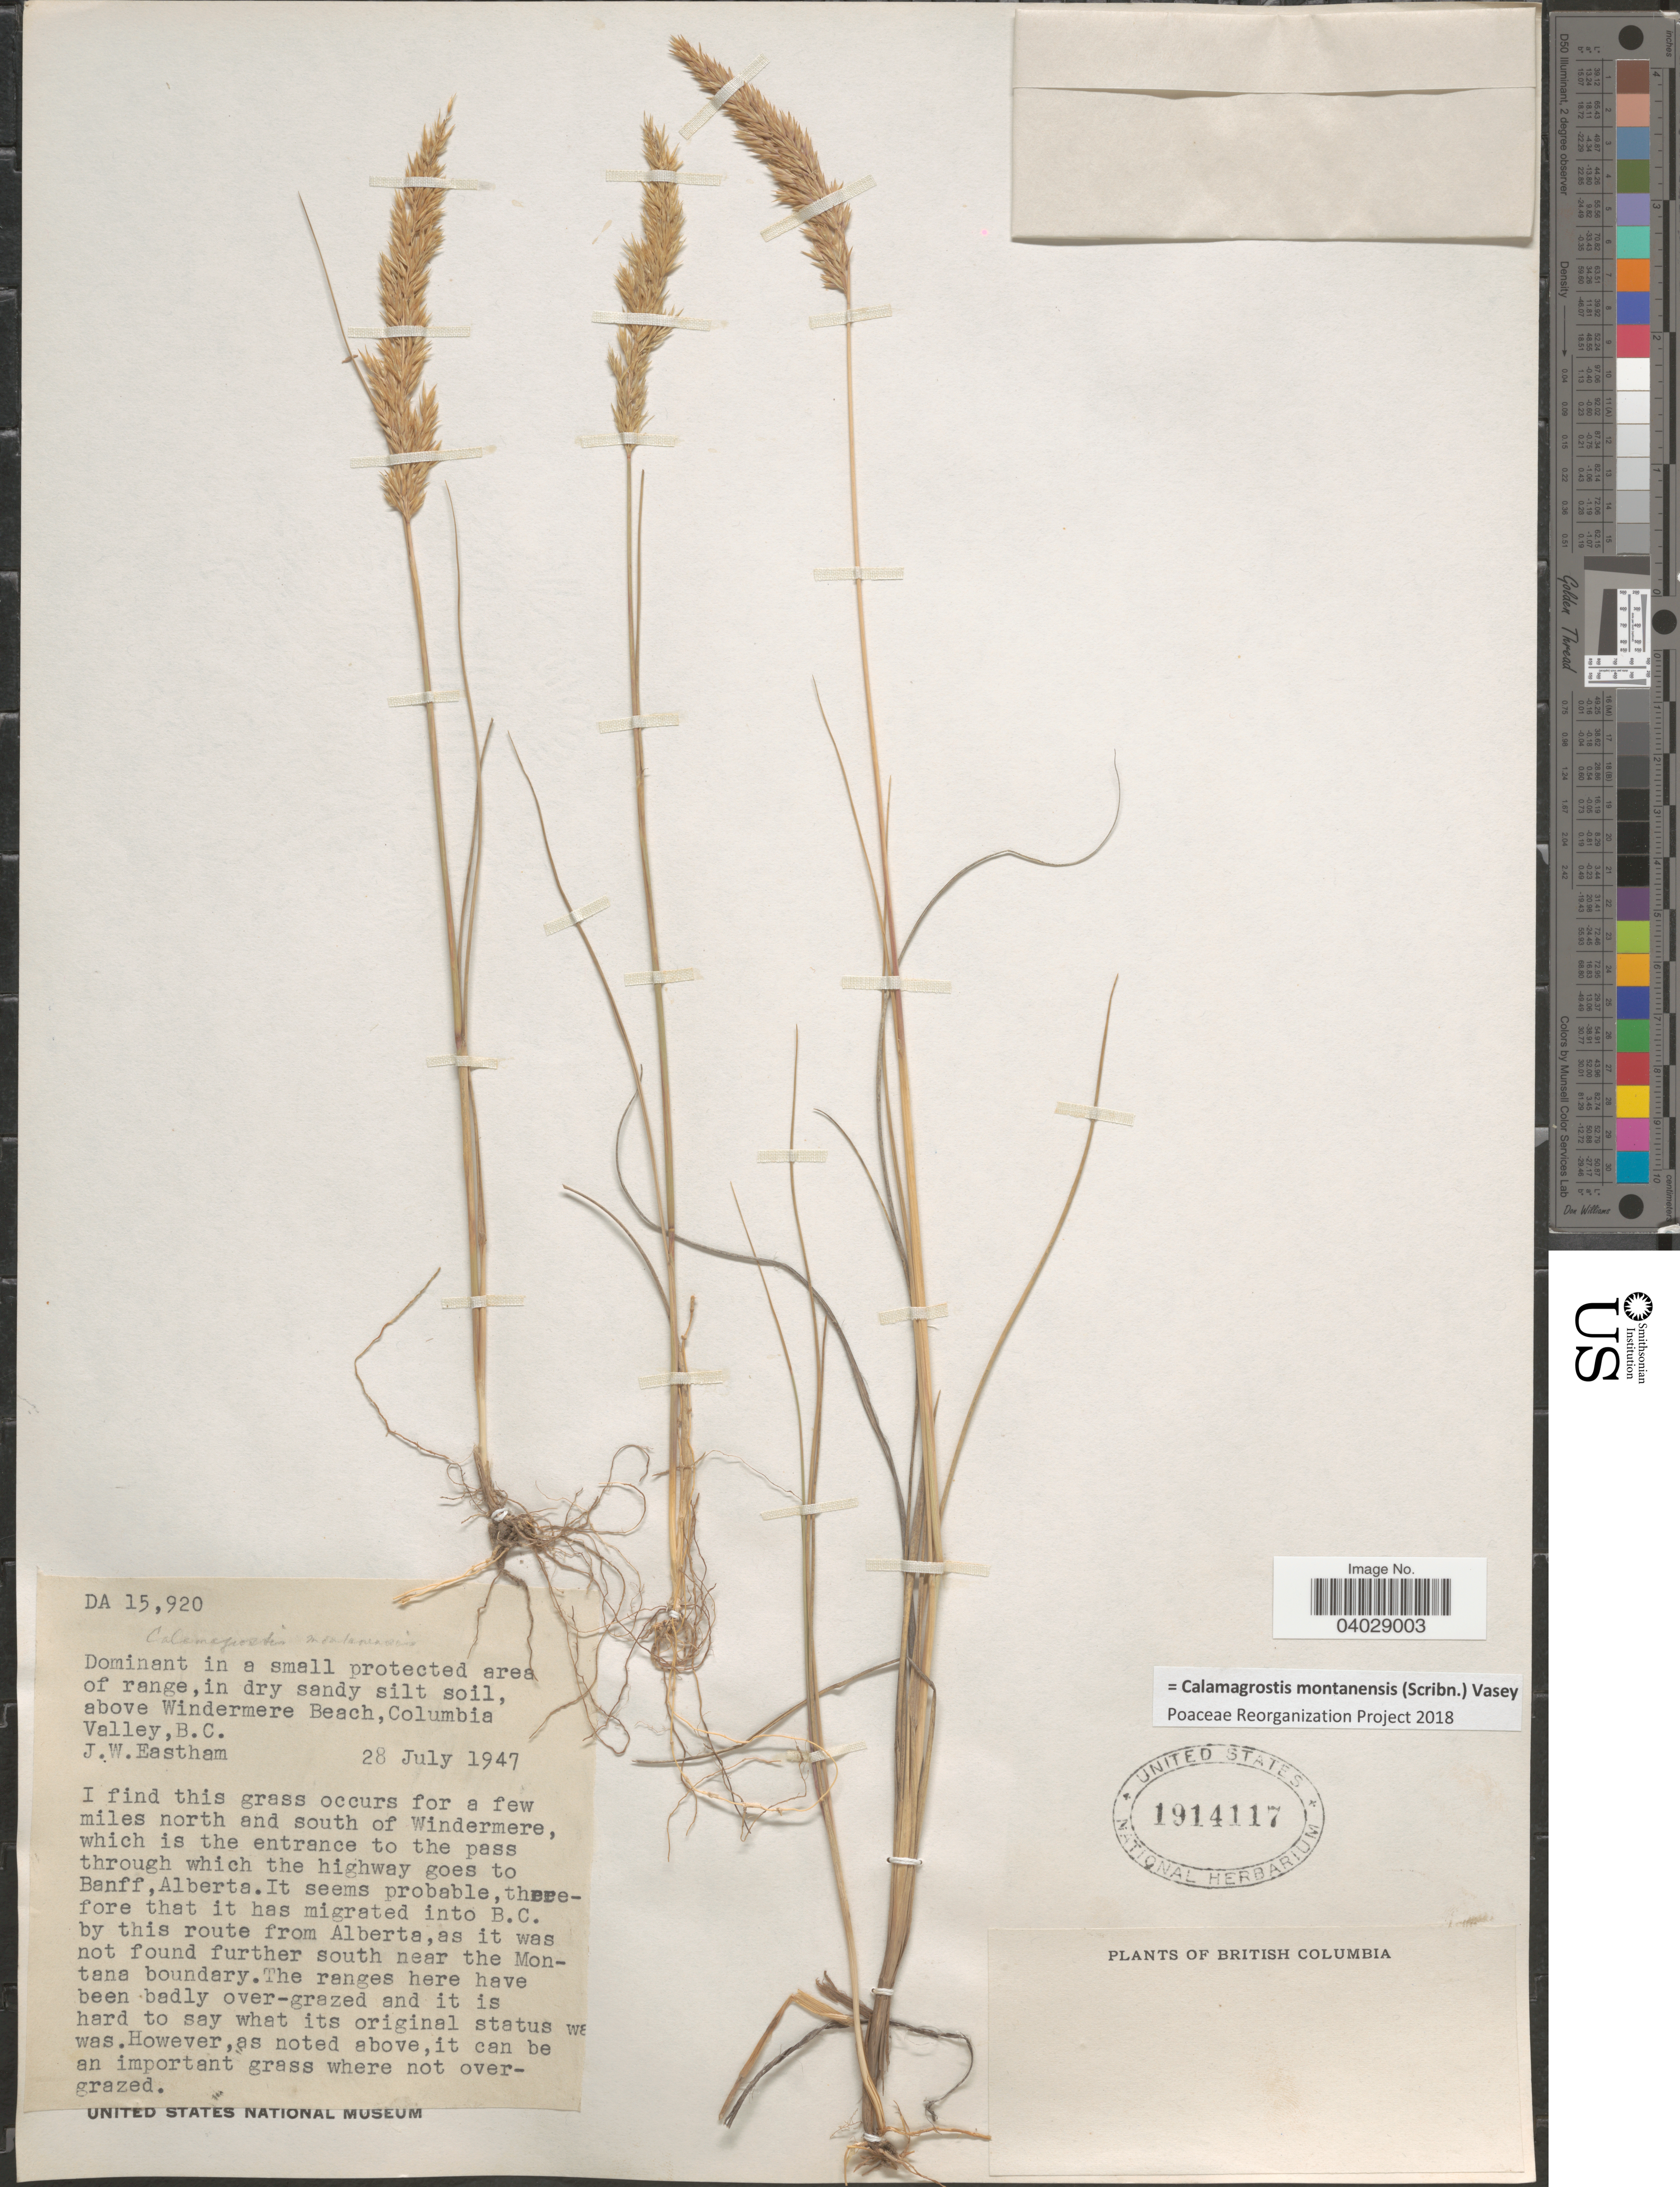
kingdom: Plantae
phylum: Tracheophyta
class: Liliopsida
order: Poales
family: Poaceae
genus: Calamagrostis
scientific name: Calamagrostis montanensis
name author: Scribn. ex Vasey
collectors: J. Eastham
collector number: DA 15920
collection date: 1947-07-28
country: Canada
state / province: British Columbia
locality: Above Windermere Beach, Columbia Valley.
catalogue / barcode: US 1914117